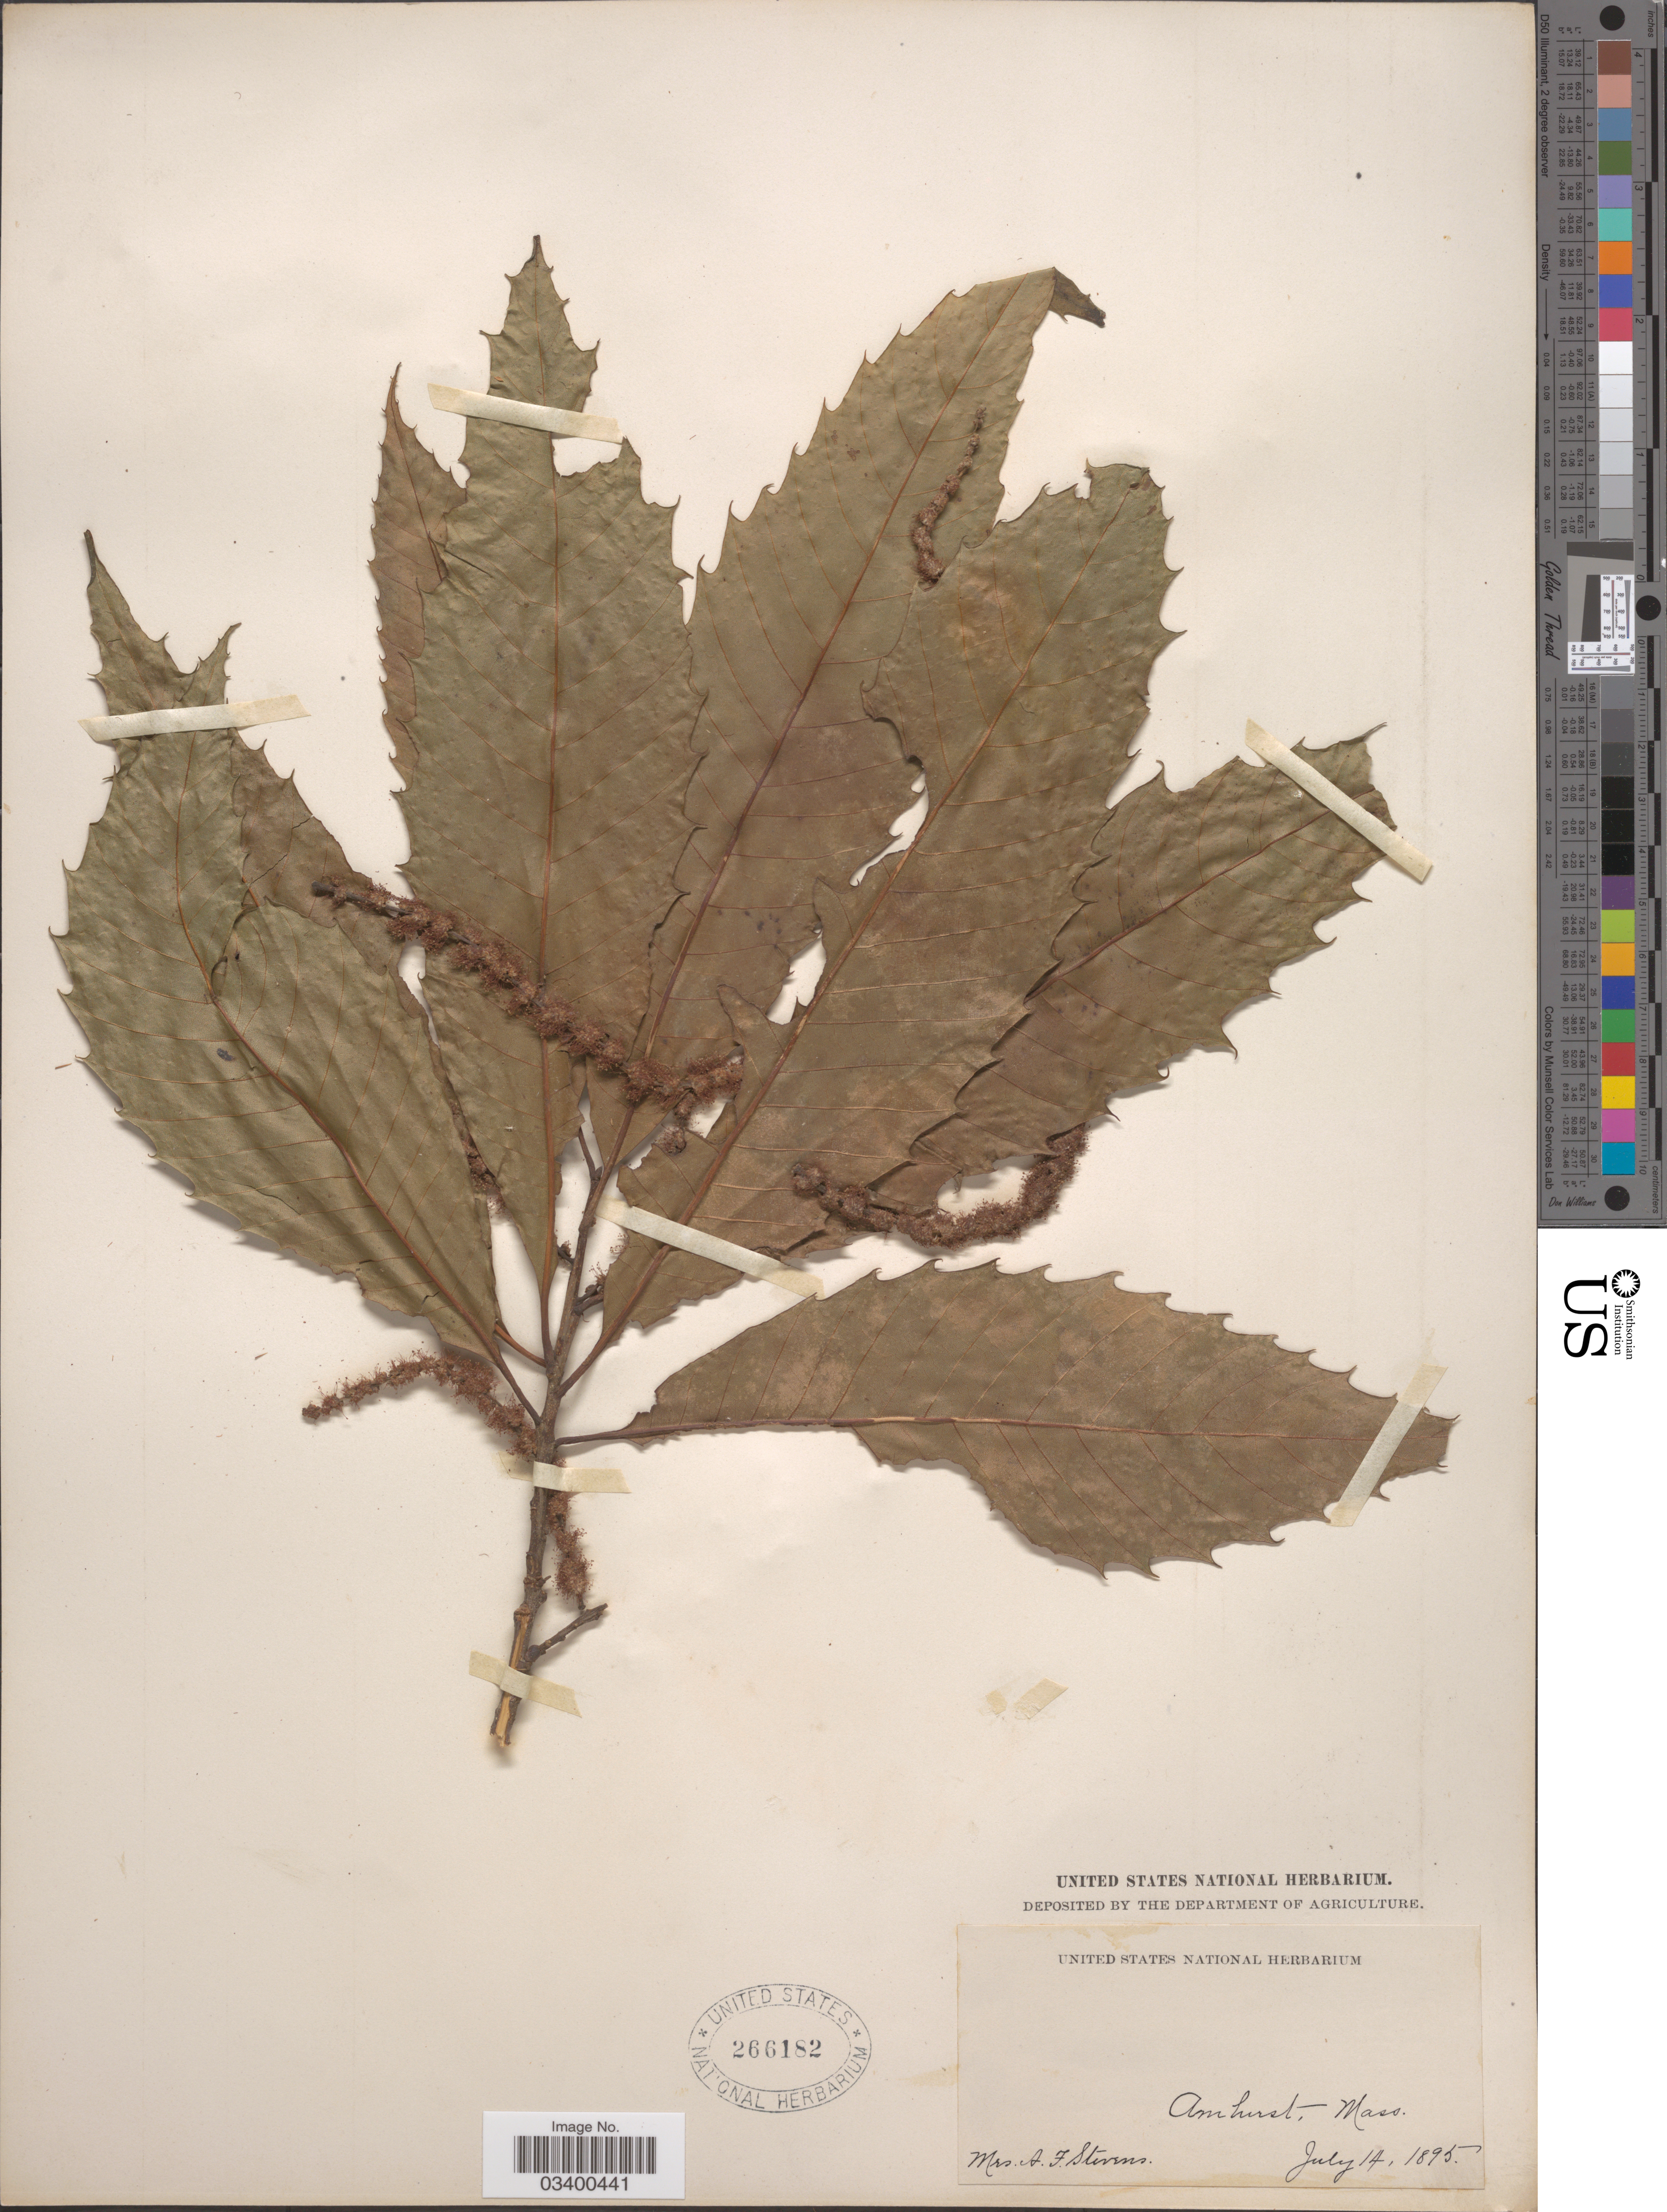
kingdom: Plantae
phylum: Tracheophyta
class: Magnoliopsida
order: Fagales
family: Fagaceae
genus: Castanea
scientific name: Castanea dentata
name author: (Marshall) Borkh.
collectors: A. F. Stevens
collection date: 1895-07-14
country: United States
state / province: Massachusetts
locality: Amherst.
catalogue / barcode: US 266182